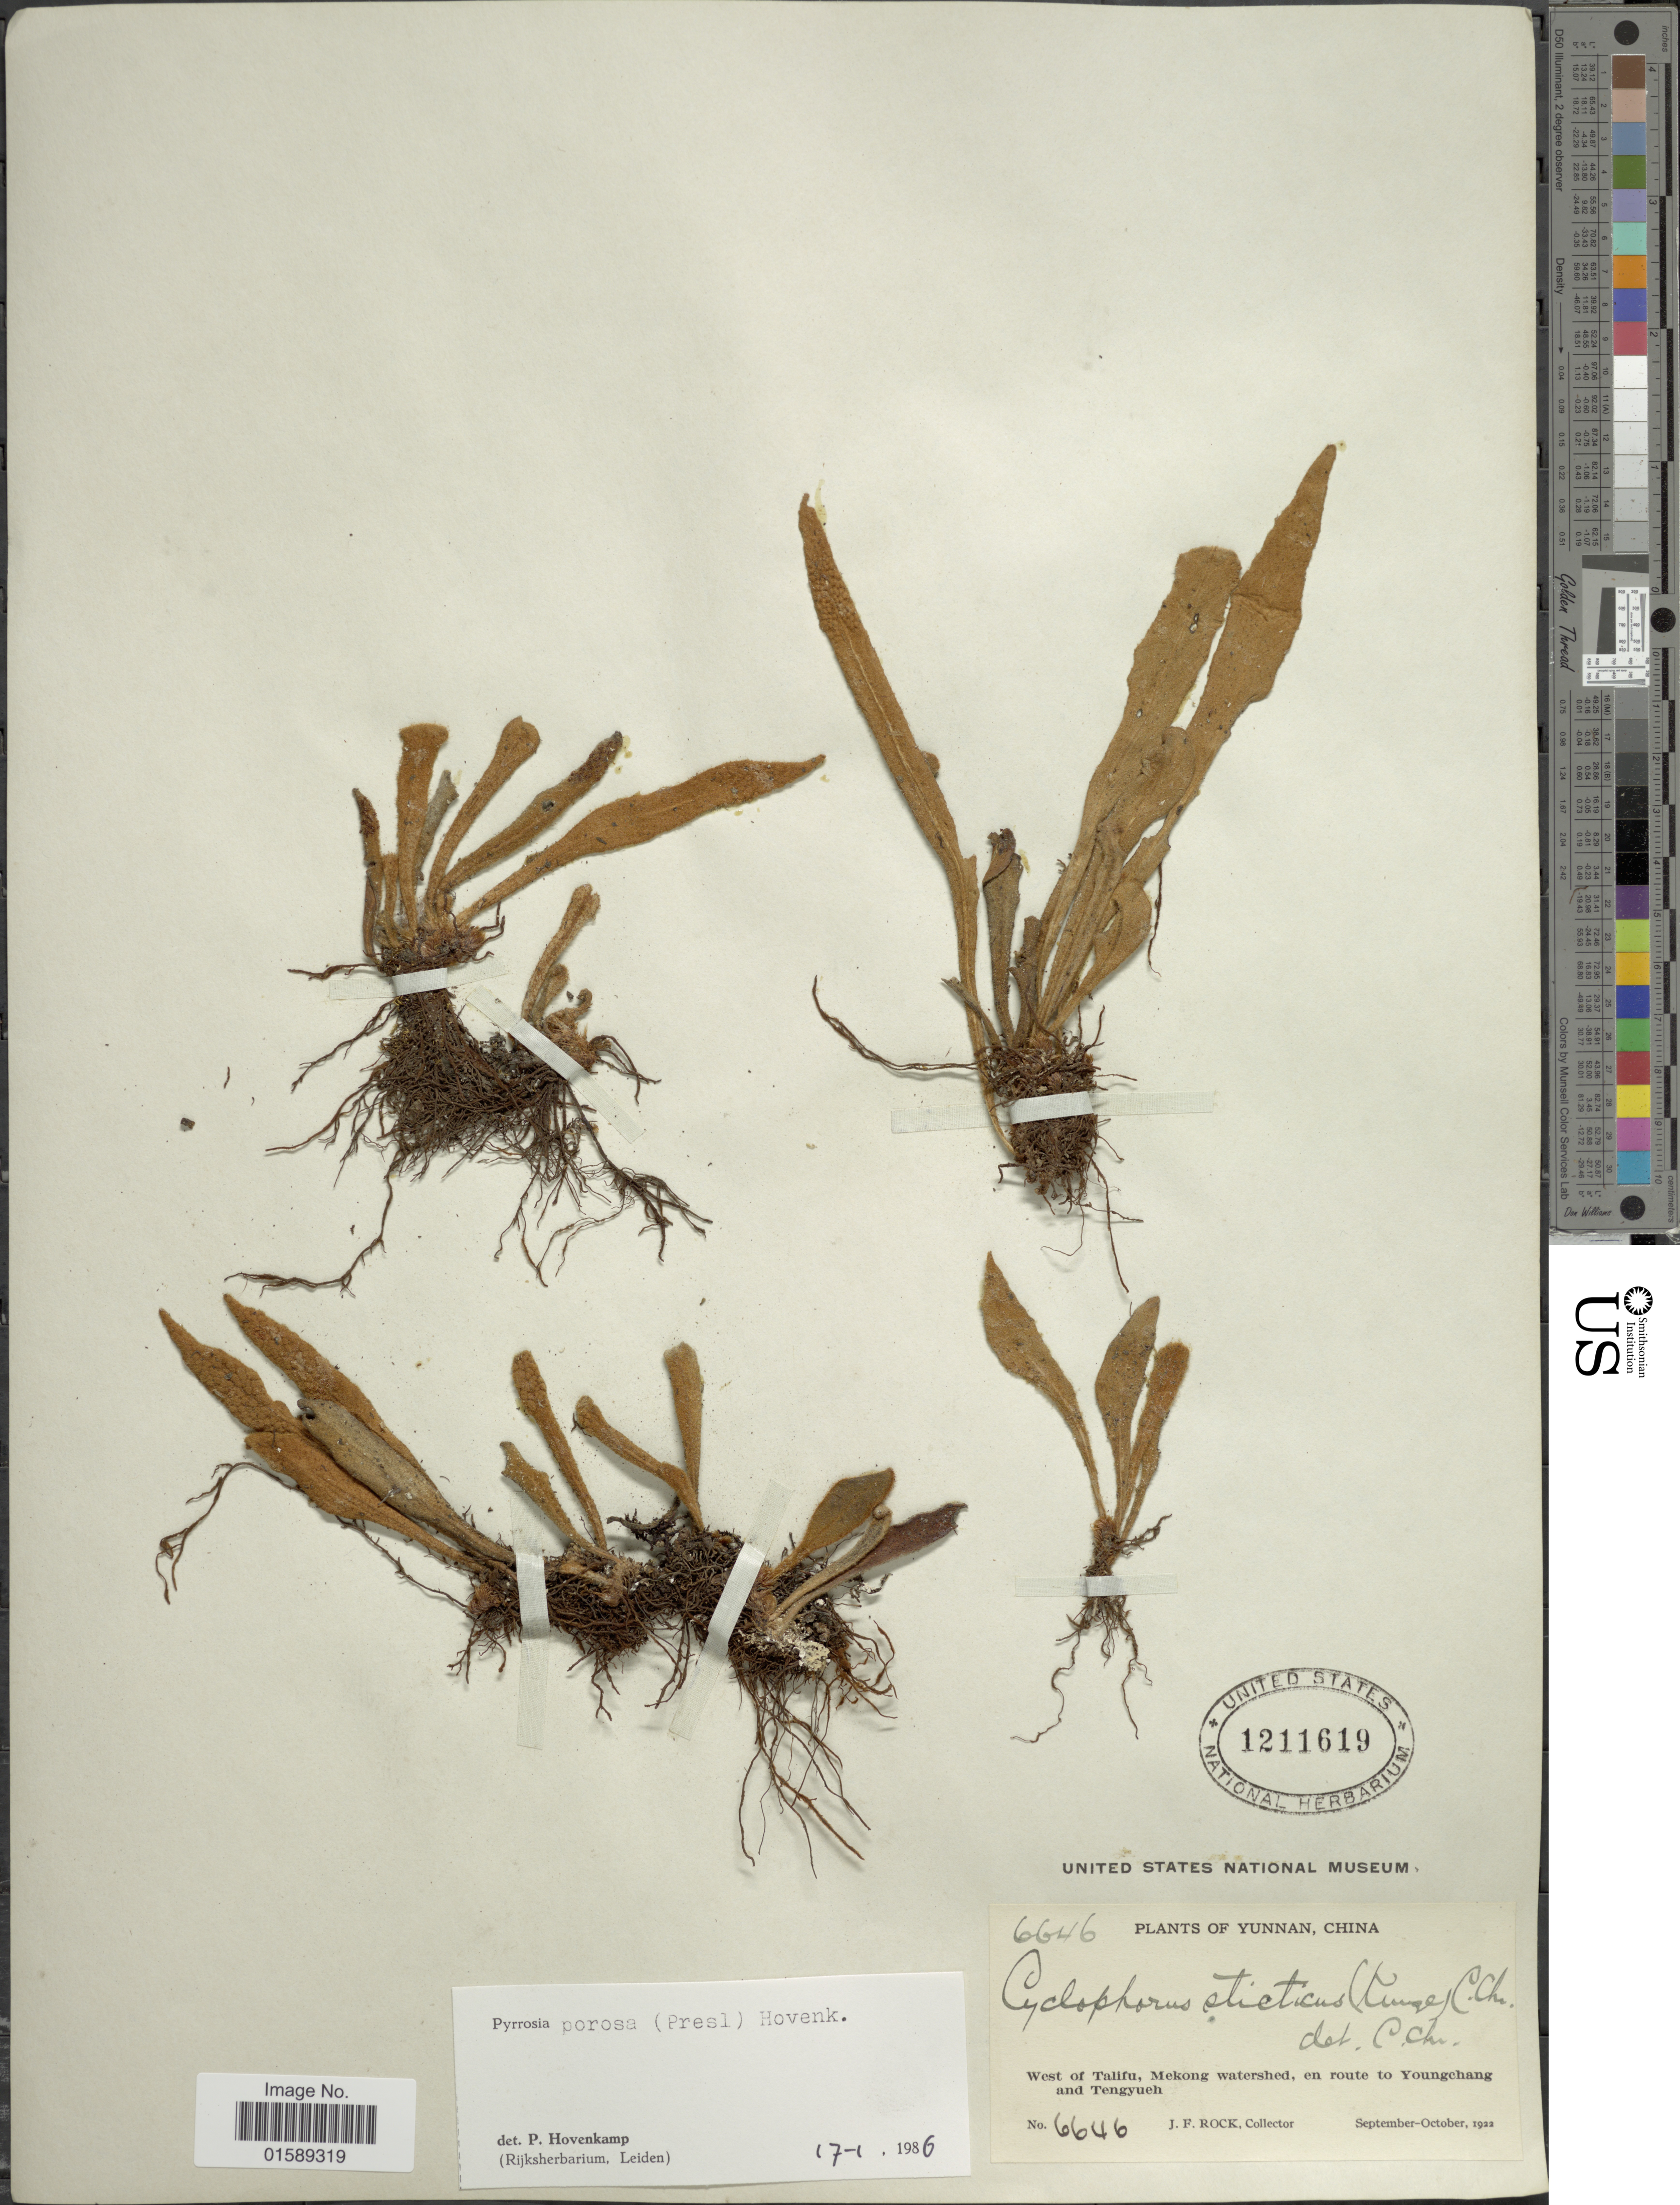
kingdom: Plantae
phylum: Tracheophyta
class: Polypodiopsida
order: Polypodiales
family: Polypodiaceae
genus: Pyrrosia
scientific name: Pyrrosia porosa var. porosa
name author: (C. Presl) Hovenkamp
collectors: J. Rock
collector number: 6646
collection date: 1922-09/1922-10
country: China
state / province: Yunnan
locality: Yunnan, China. West of Talifu, Mekong watershed, en route to Youngchang and Tengyueh.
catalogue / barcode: US 1211619